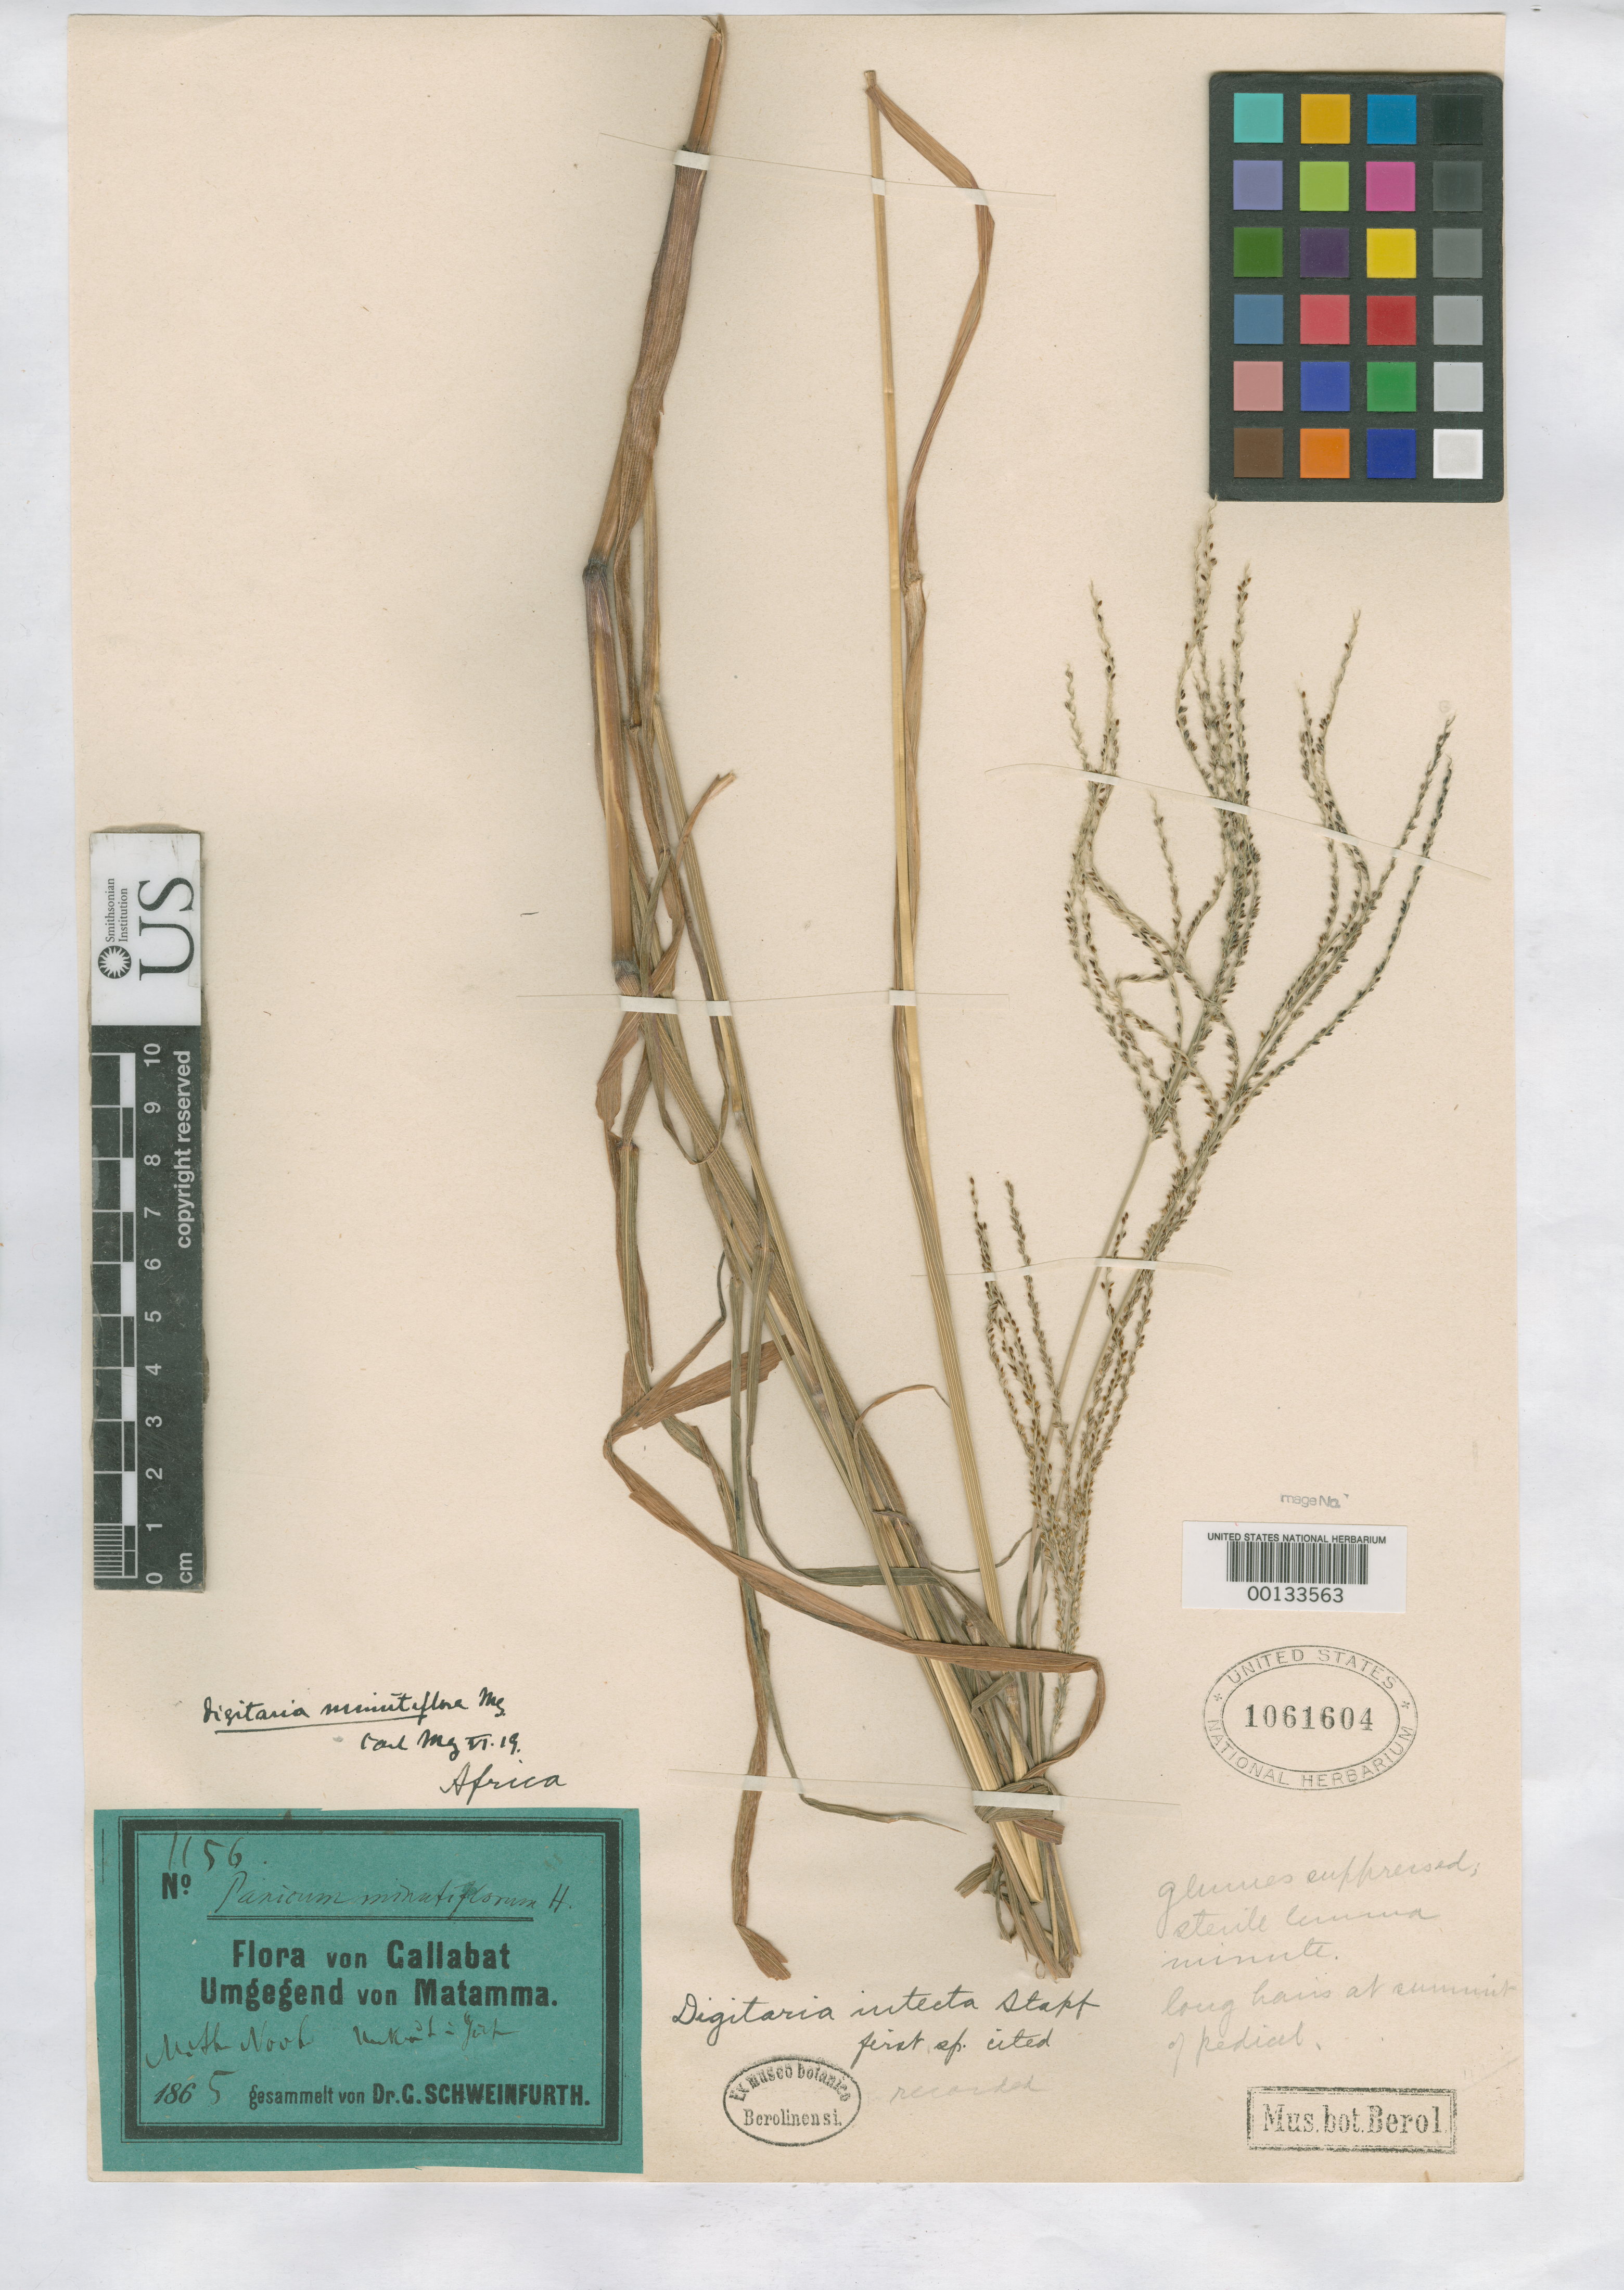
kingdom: Plantae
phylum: Tracheophyta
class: Liliopsida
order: Poales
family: Poaceae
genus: Digitaria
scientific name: Digitaria intecta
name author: Stapf in Prain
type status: Syntype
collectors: C. Schweinfurth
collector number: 1156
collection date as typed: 1865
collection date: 1865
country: Ethiopia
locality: Callabat, Umgegerd von Matamma.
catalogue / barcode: US 1061604